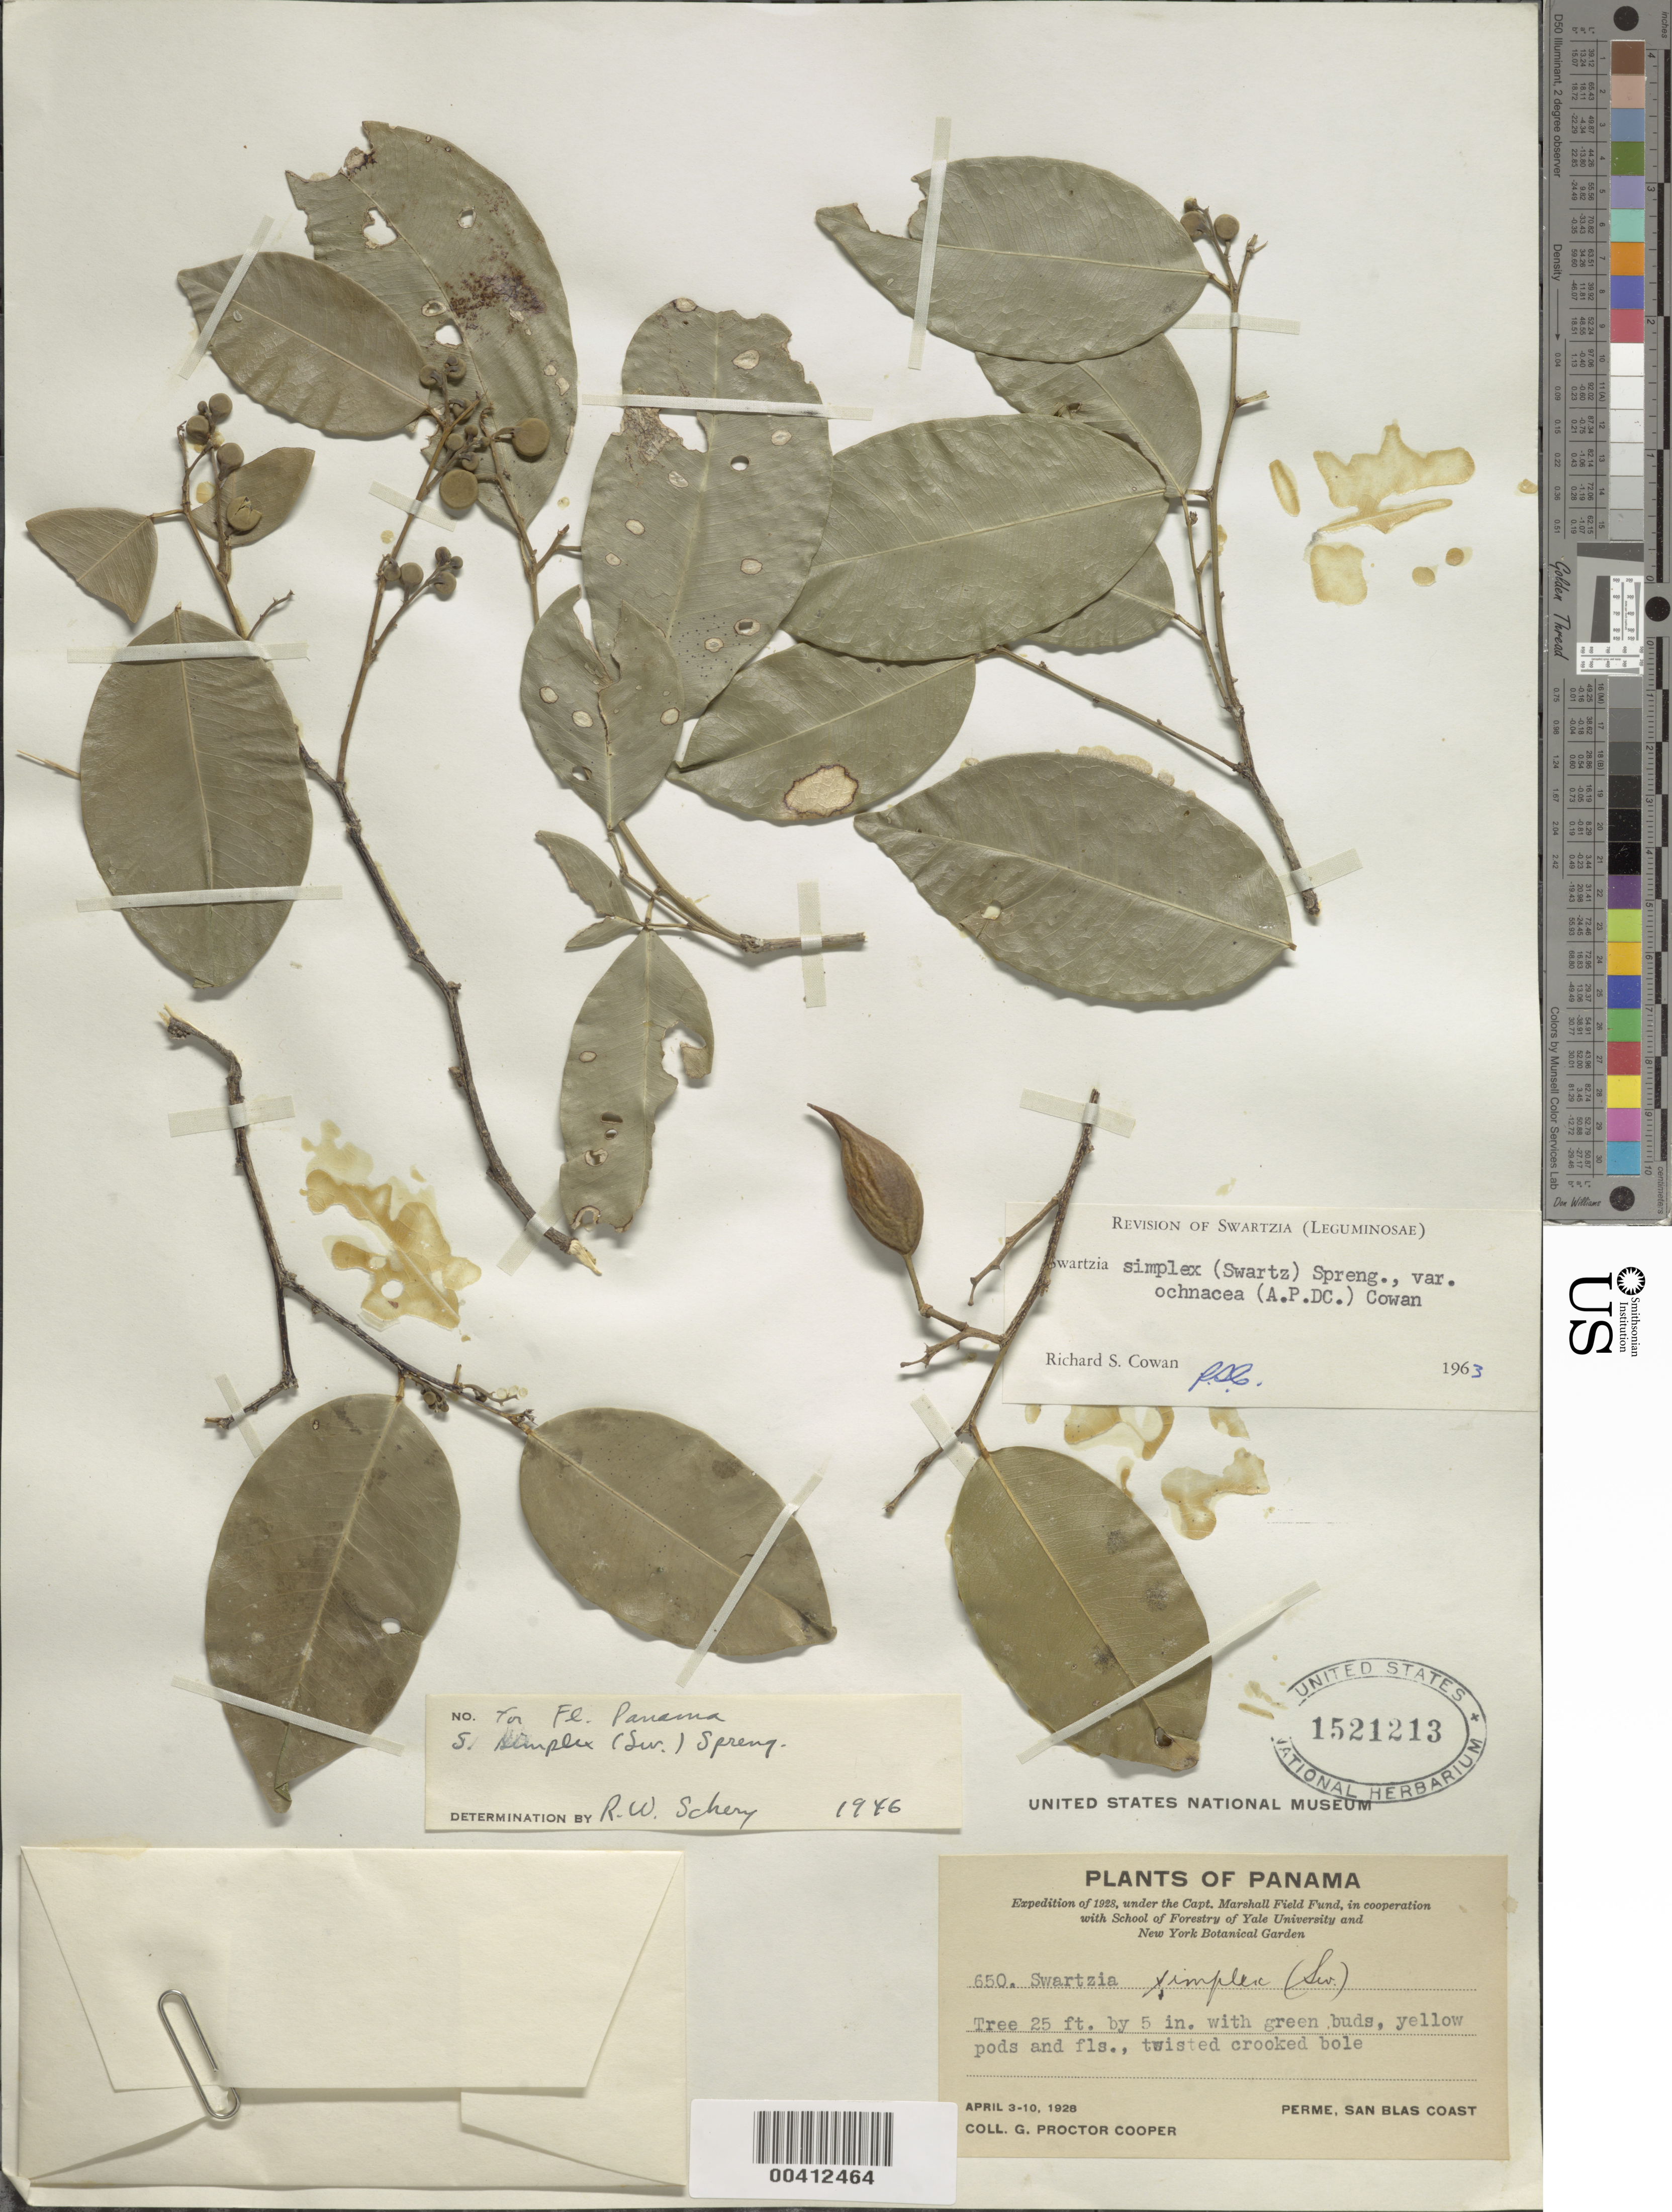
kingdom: Plantae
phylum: Tracheophyta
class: Magnoliopsida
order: Fabales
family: Fabaceae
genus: Swartzia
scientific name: Swartzia simplex var. ochnacea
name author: (DC.) R.S. Cowan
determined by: Cowan, R. S.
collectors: G. Cooper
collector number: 650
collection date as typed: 03 Apr 1928 to 10 Apr 1928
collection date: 1928-04-03/1928-04-10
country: Panama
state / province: Kuna Yala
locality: Perme, San Blas coast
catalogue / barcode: US 1521213